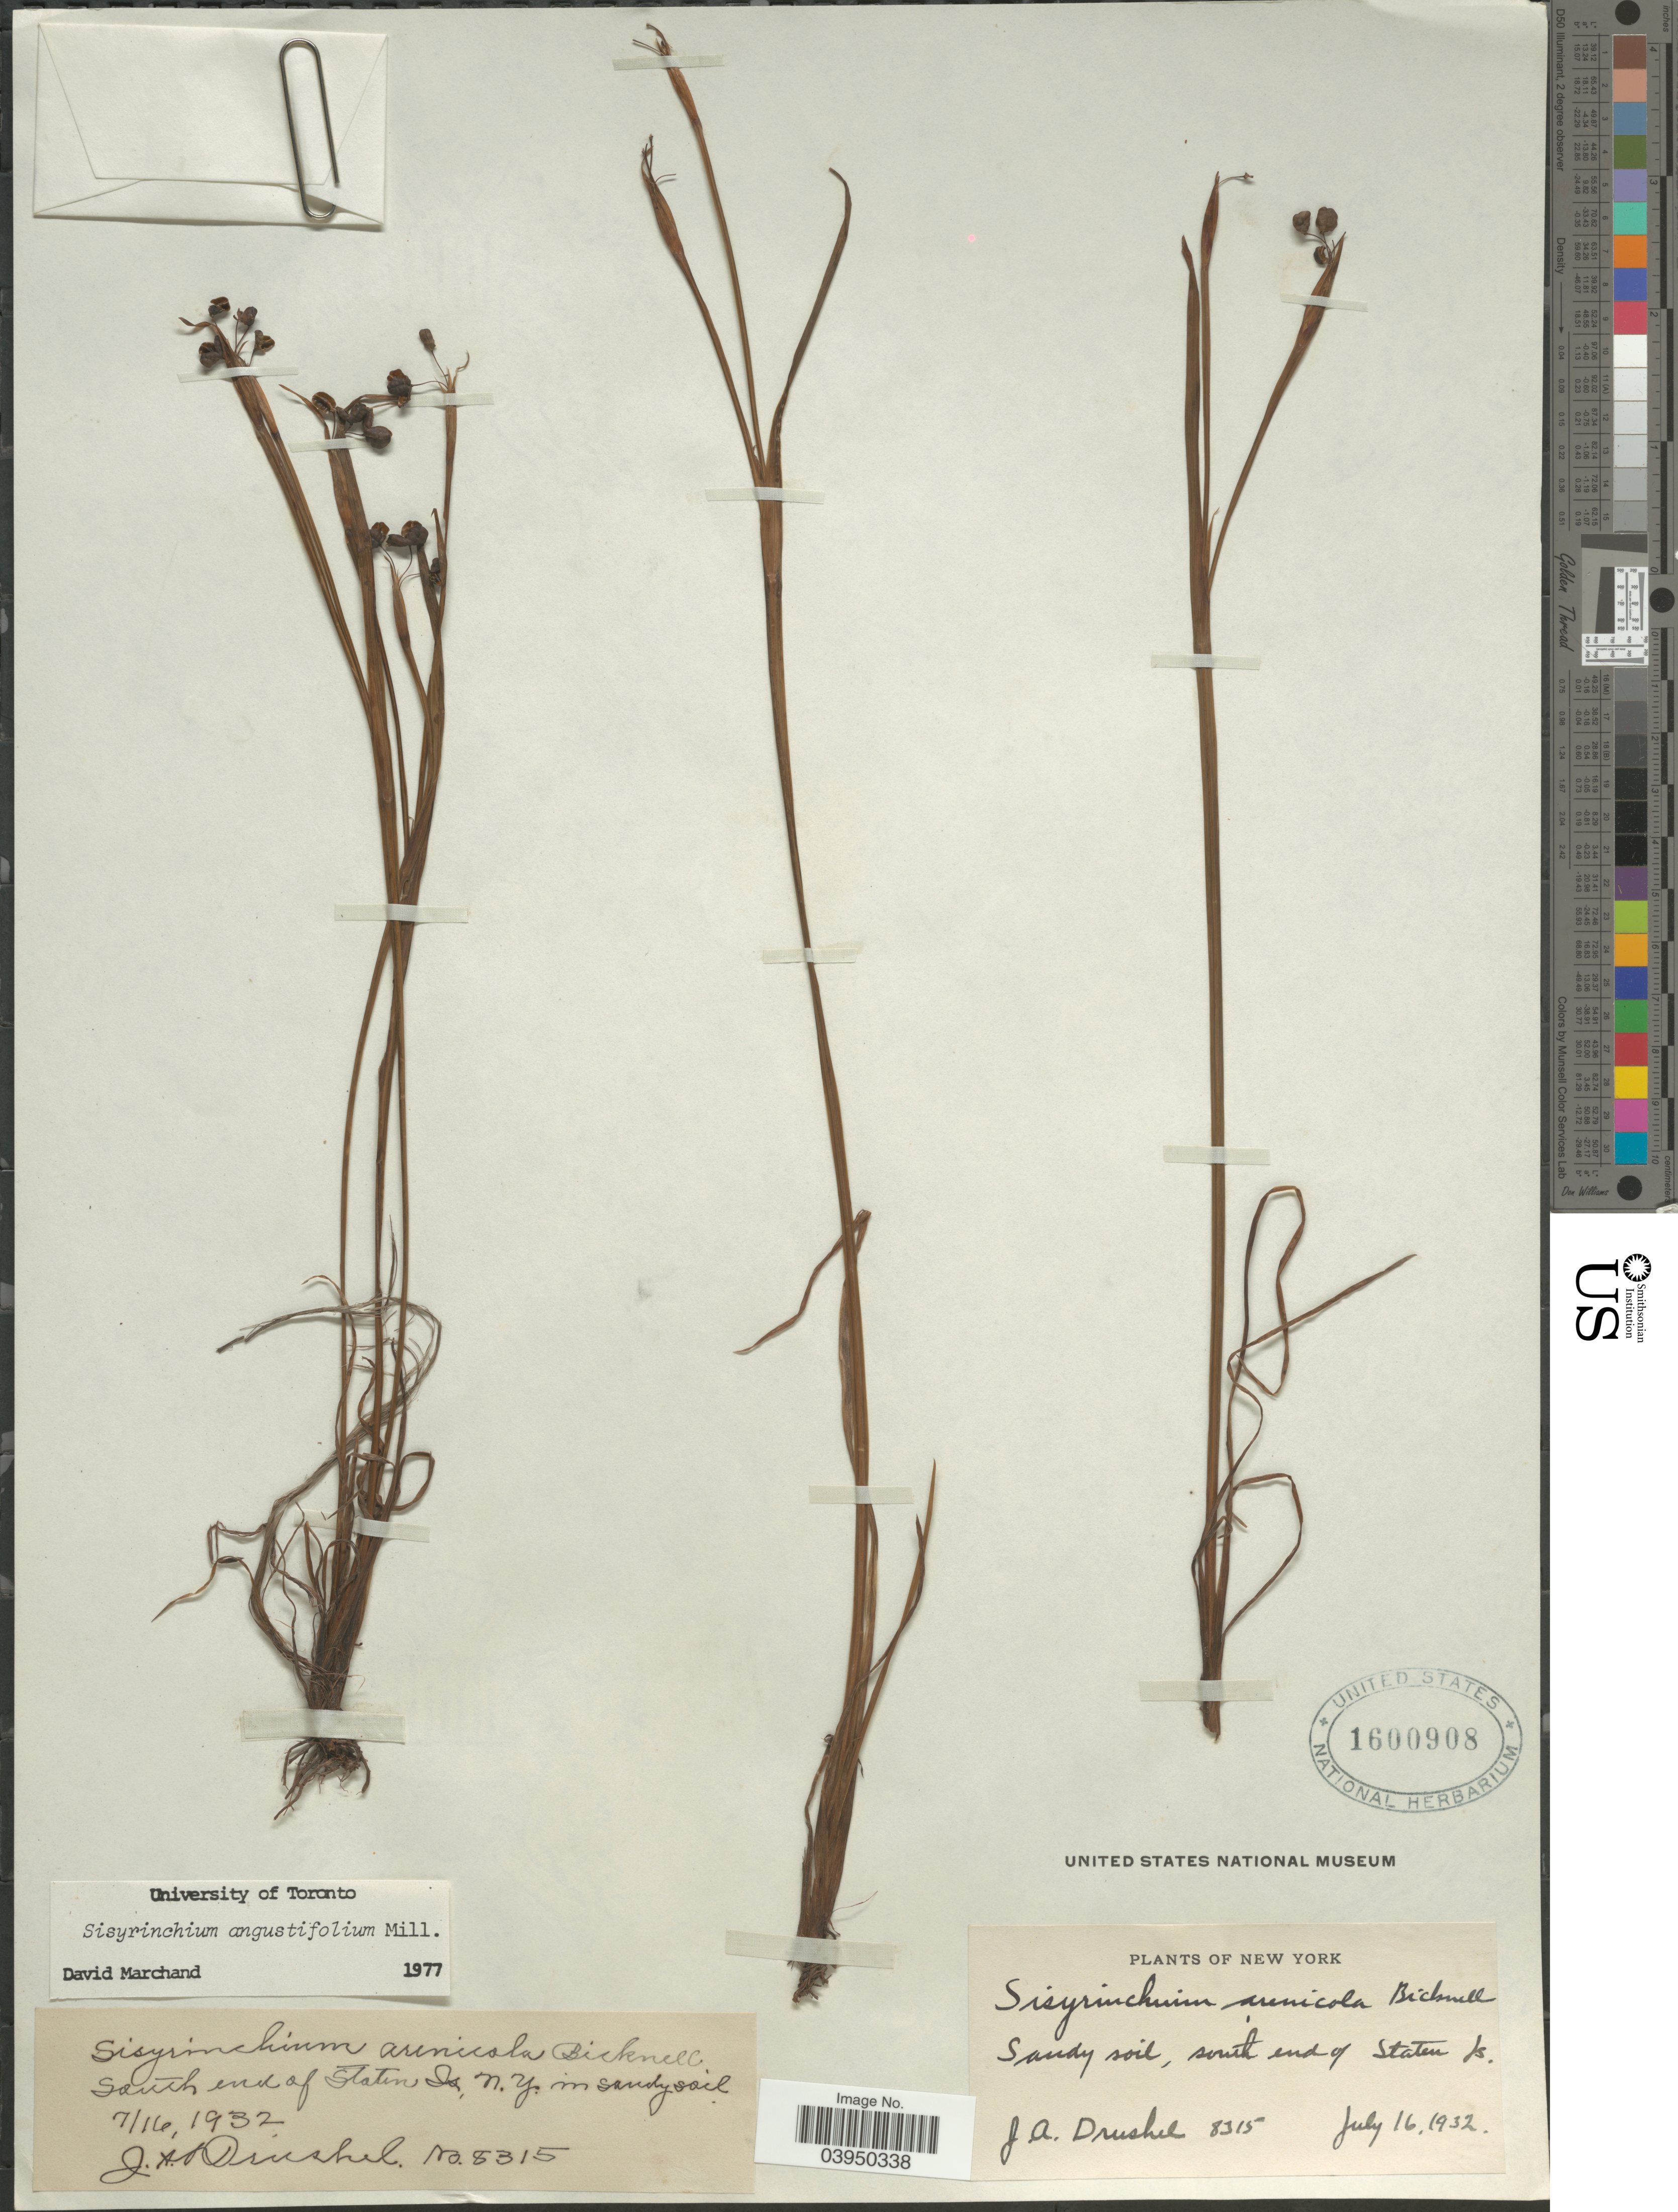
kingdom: Plantae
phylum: Tracheophyta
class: Liliopsida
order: Asparagales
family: Iridaceae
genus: Sisyrinchium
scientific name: Sisyrinchium angustifolium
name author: Mill.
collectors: J. A. Drushel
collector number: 8315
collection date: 1932-07-16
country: United States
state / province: New York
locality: South end of Staten Is.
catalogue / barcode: US 1600908